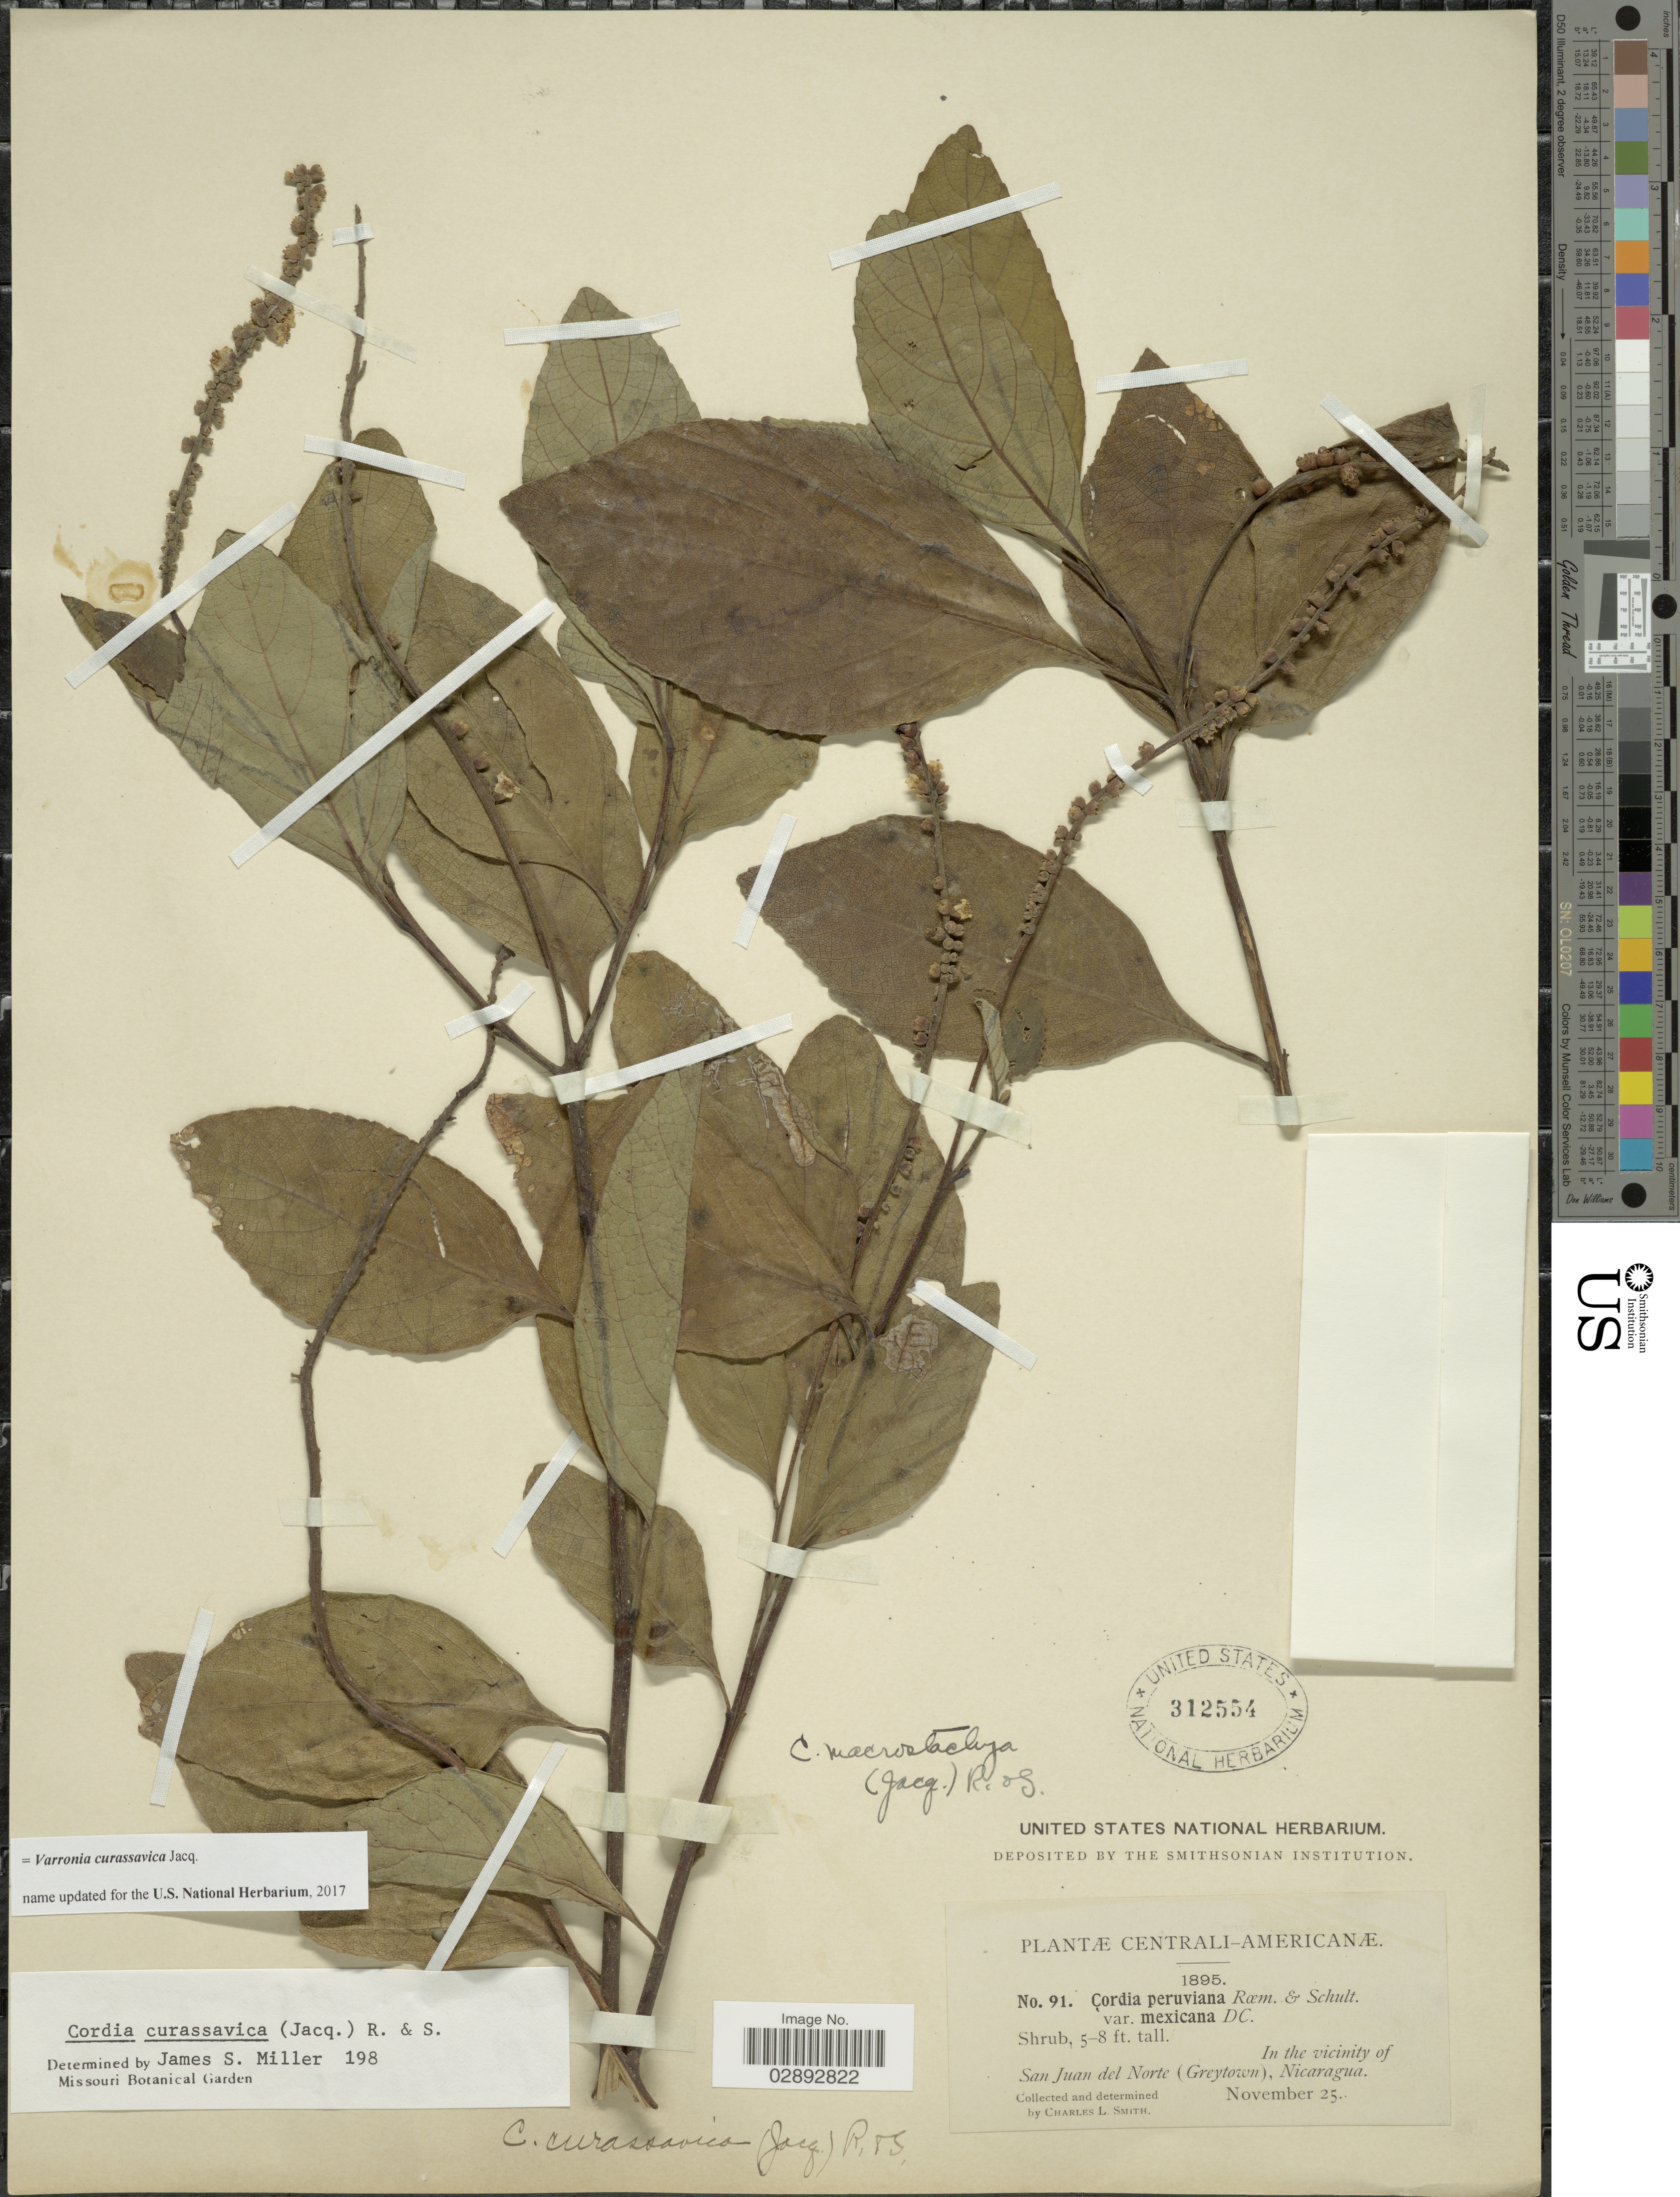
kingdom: Plantae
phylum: Tracheophyta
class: Magnoliopsida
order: Boraginales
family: Cordiaceae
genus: Varronia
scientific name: Varronia curassavica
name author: Jacq.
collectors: C. L. Smith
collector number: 91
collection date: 1895-11-25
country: Nicaragua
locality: In the vicinity of San Juan del Norte (Greytown).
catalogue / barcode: US 312554